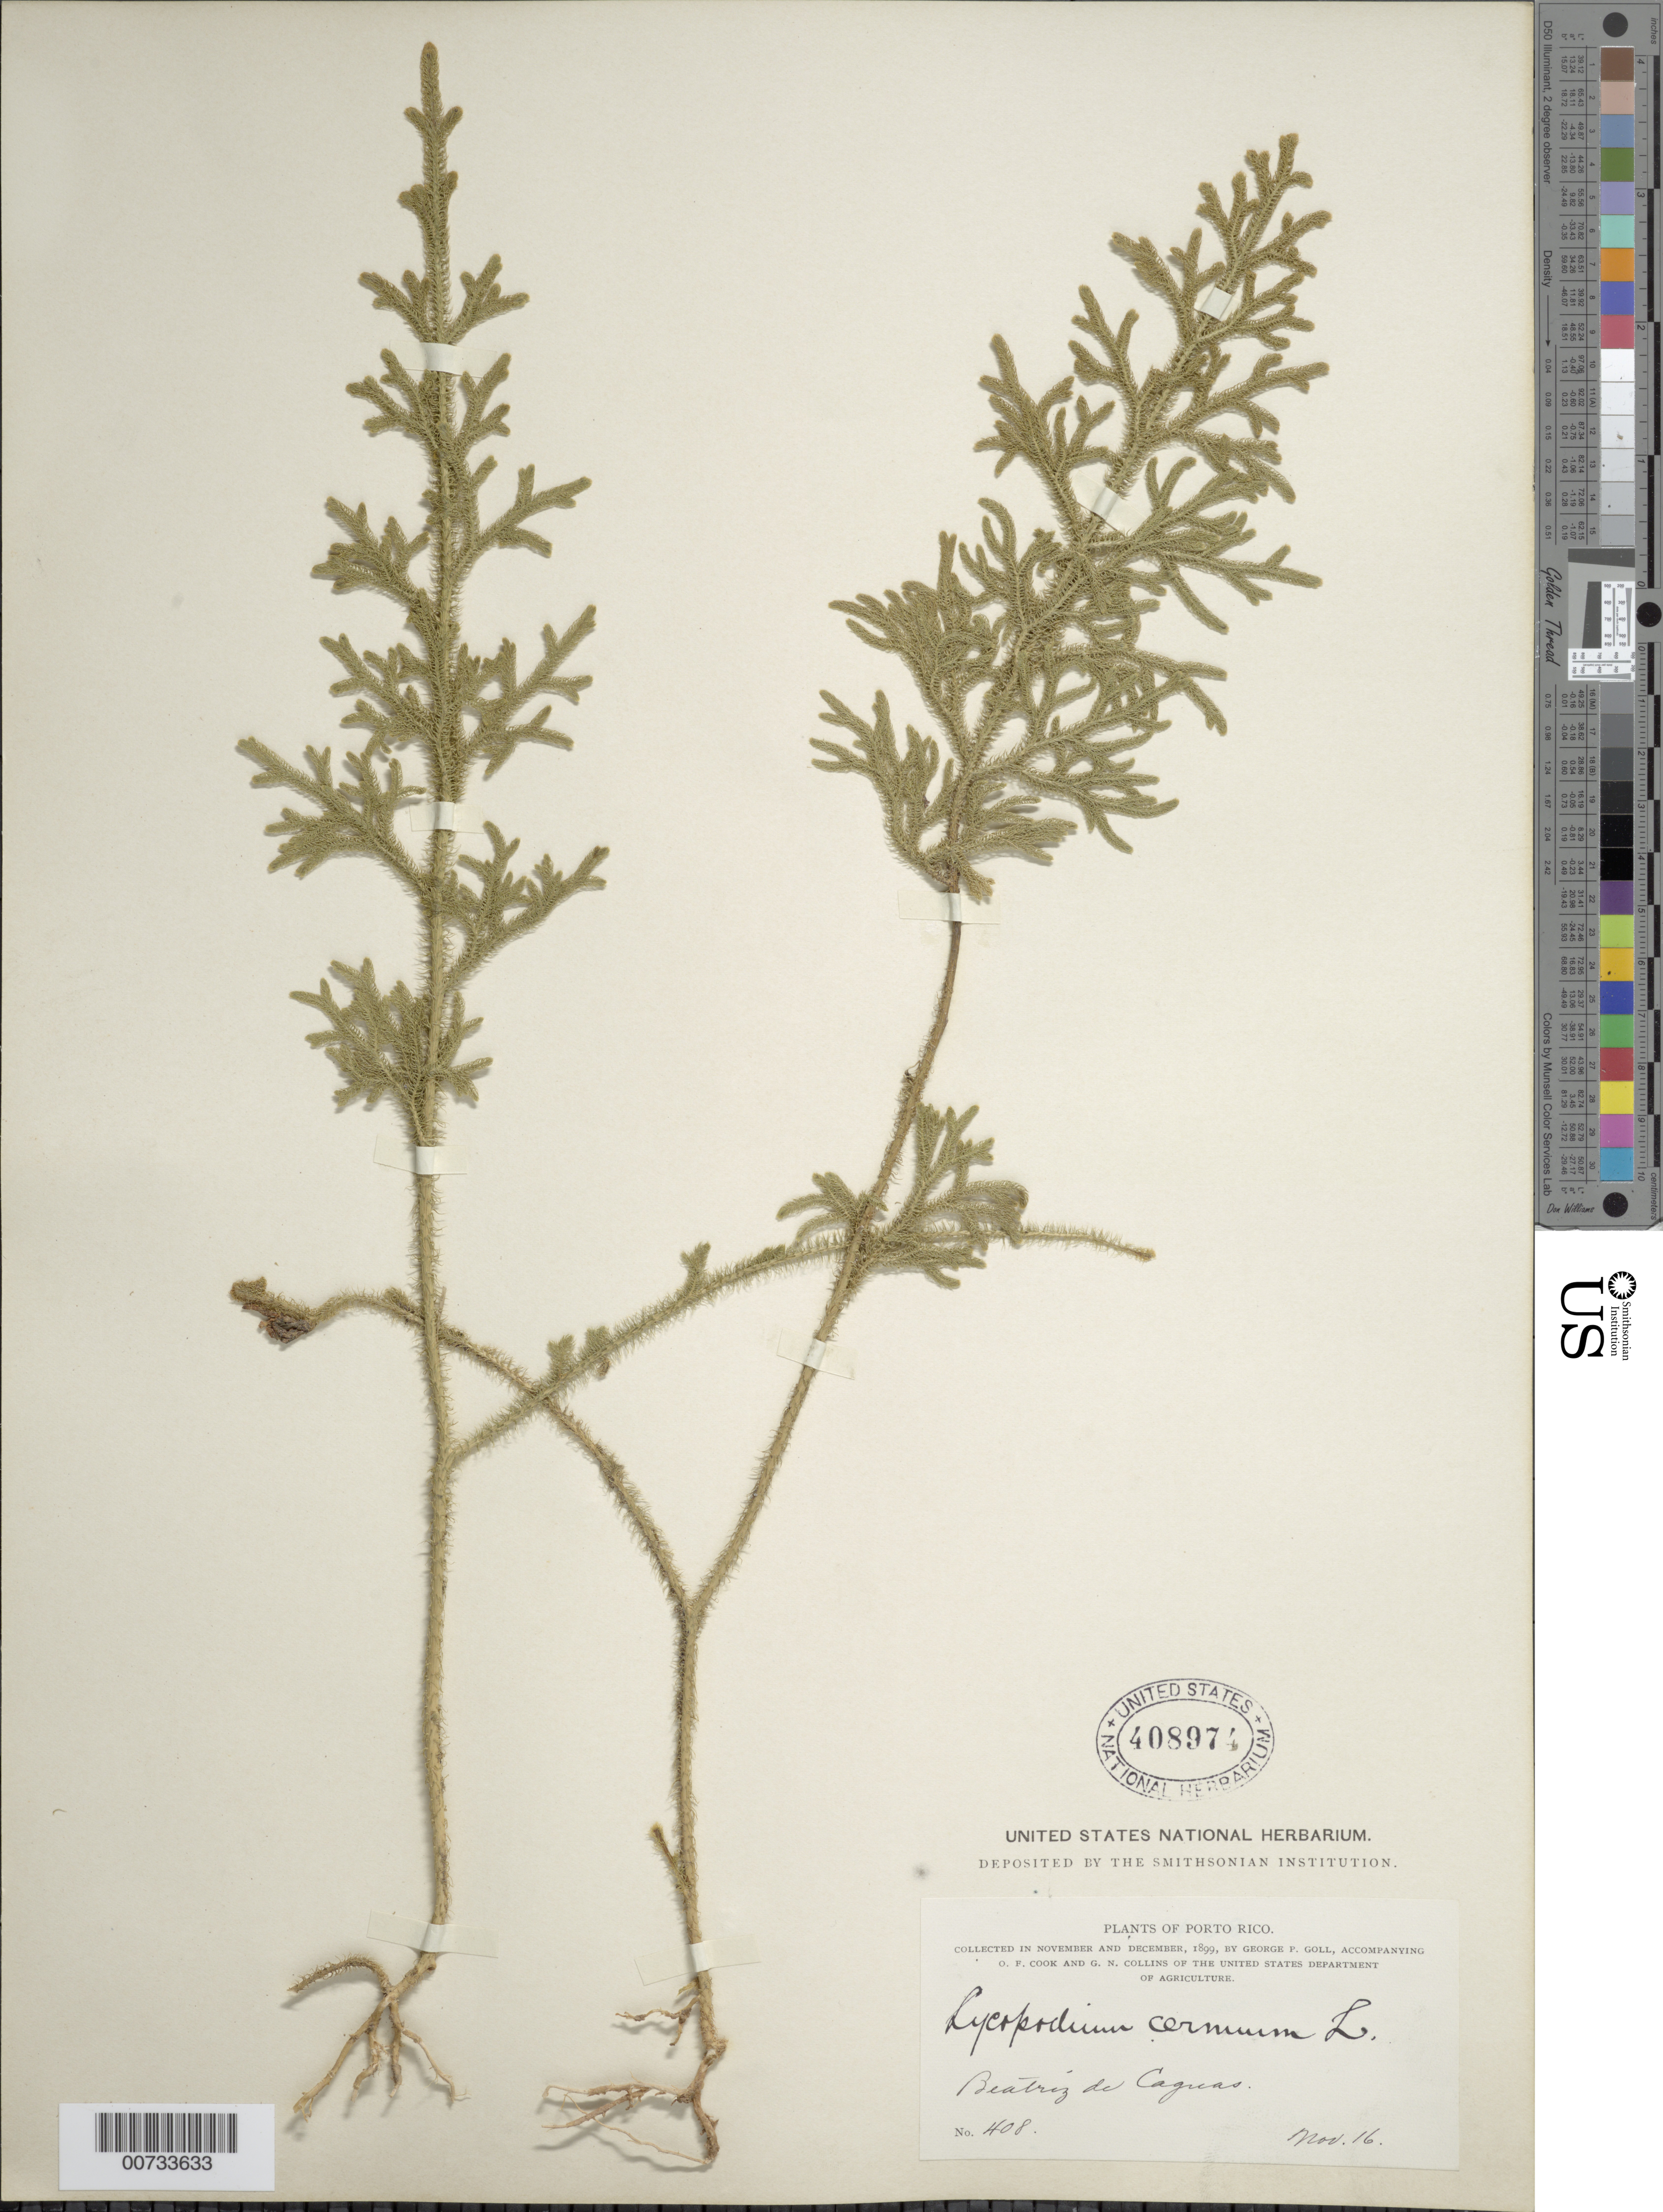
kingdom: Plantae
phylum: Tracheophyta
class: Lycopodiopsida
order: Lycopodiales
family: Lycopodiaceae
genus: Palhinhaea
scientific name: Palhinhaea cernua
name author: (L.) Vasc. & Franco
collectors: G. Goll, O. F. Cook & G. N. Collins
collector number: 408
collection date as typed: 16 Nov 1899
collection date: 1899-11-16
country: Puerto Rico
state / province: Caguas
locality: Beatriz de Caguas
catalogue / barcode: US 408974